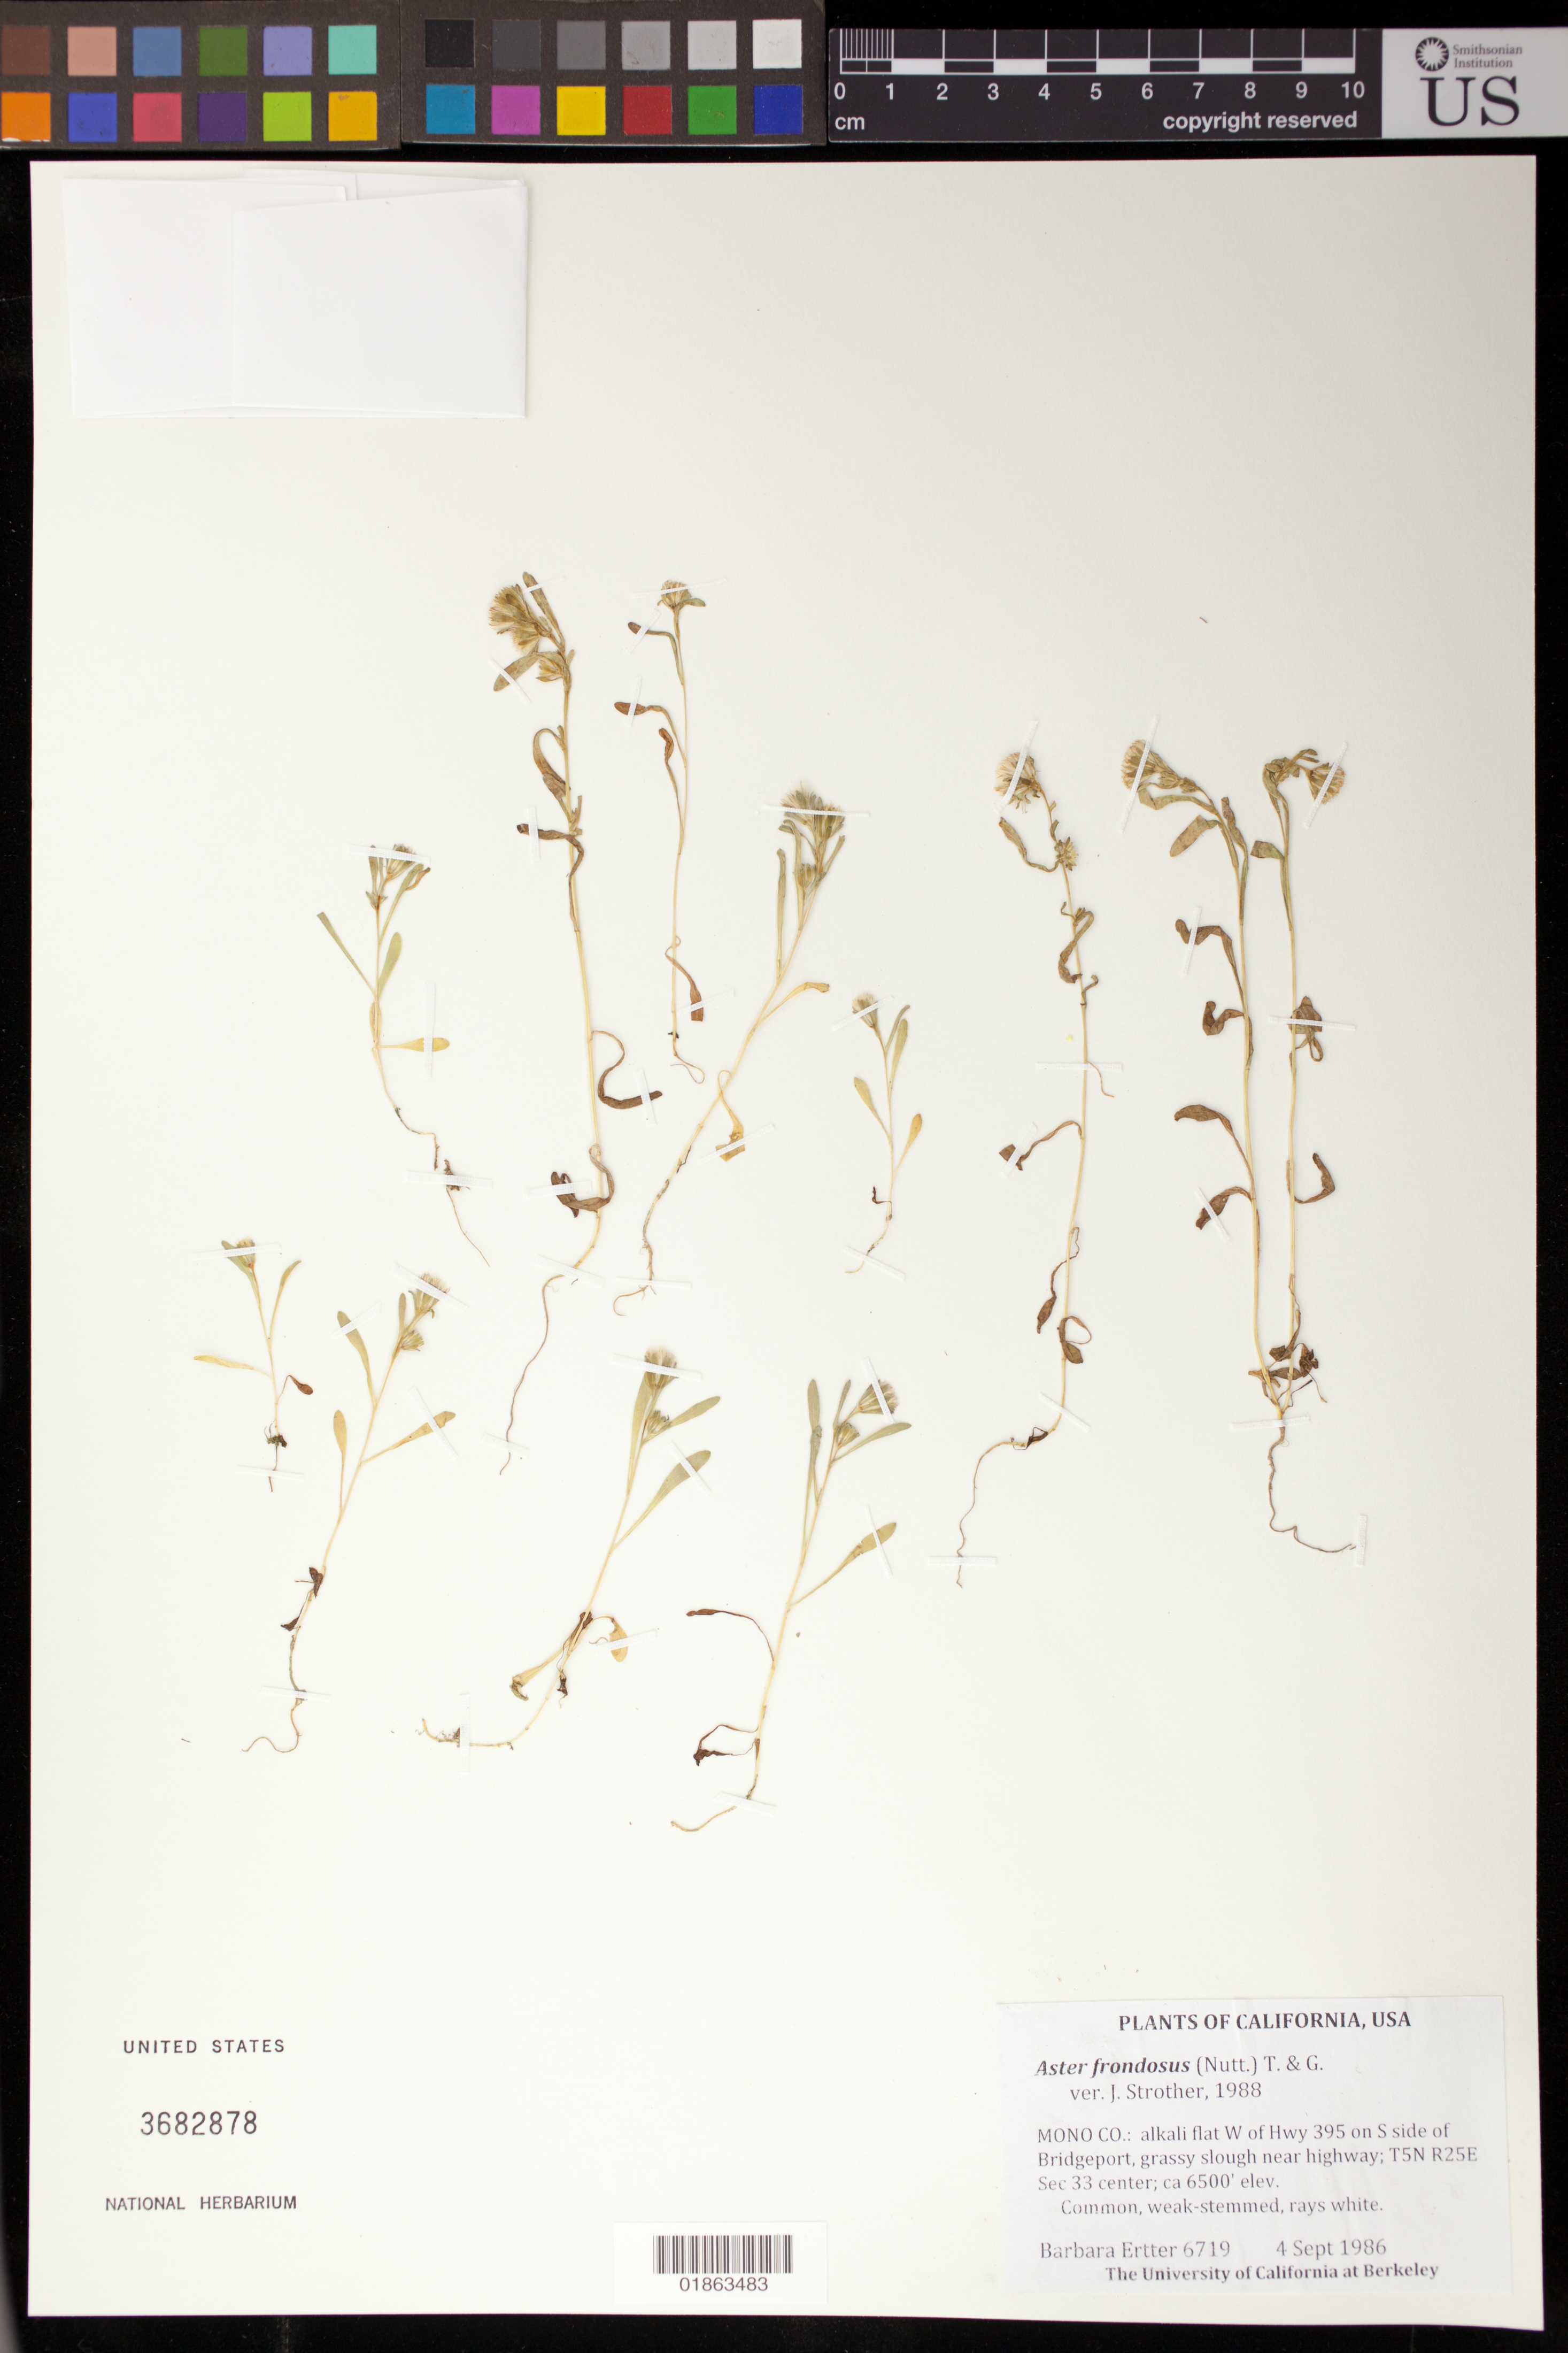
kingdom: Plantae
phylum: Tracheophyta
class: Magnoliopsida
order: Asterales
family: Asteraceae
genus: Symphyotrichum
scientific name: Symphyotrichum frondosum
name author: (Nutt.) G.L. Nesom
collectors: B. Ertter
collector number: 6719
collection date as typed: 4 Sept 1986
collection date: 1986-09-04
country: United States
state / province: California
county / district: Mono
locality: W of Hwy 395 on S side of Bridgeport, grassy slough near highway; T5N R25E Sec 33 center.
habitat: Grassy slough, alkali flat.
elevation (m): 1981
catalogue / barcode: US 3682878